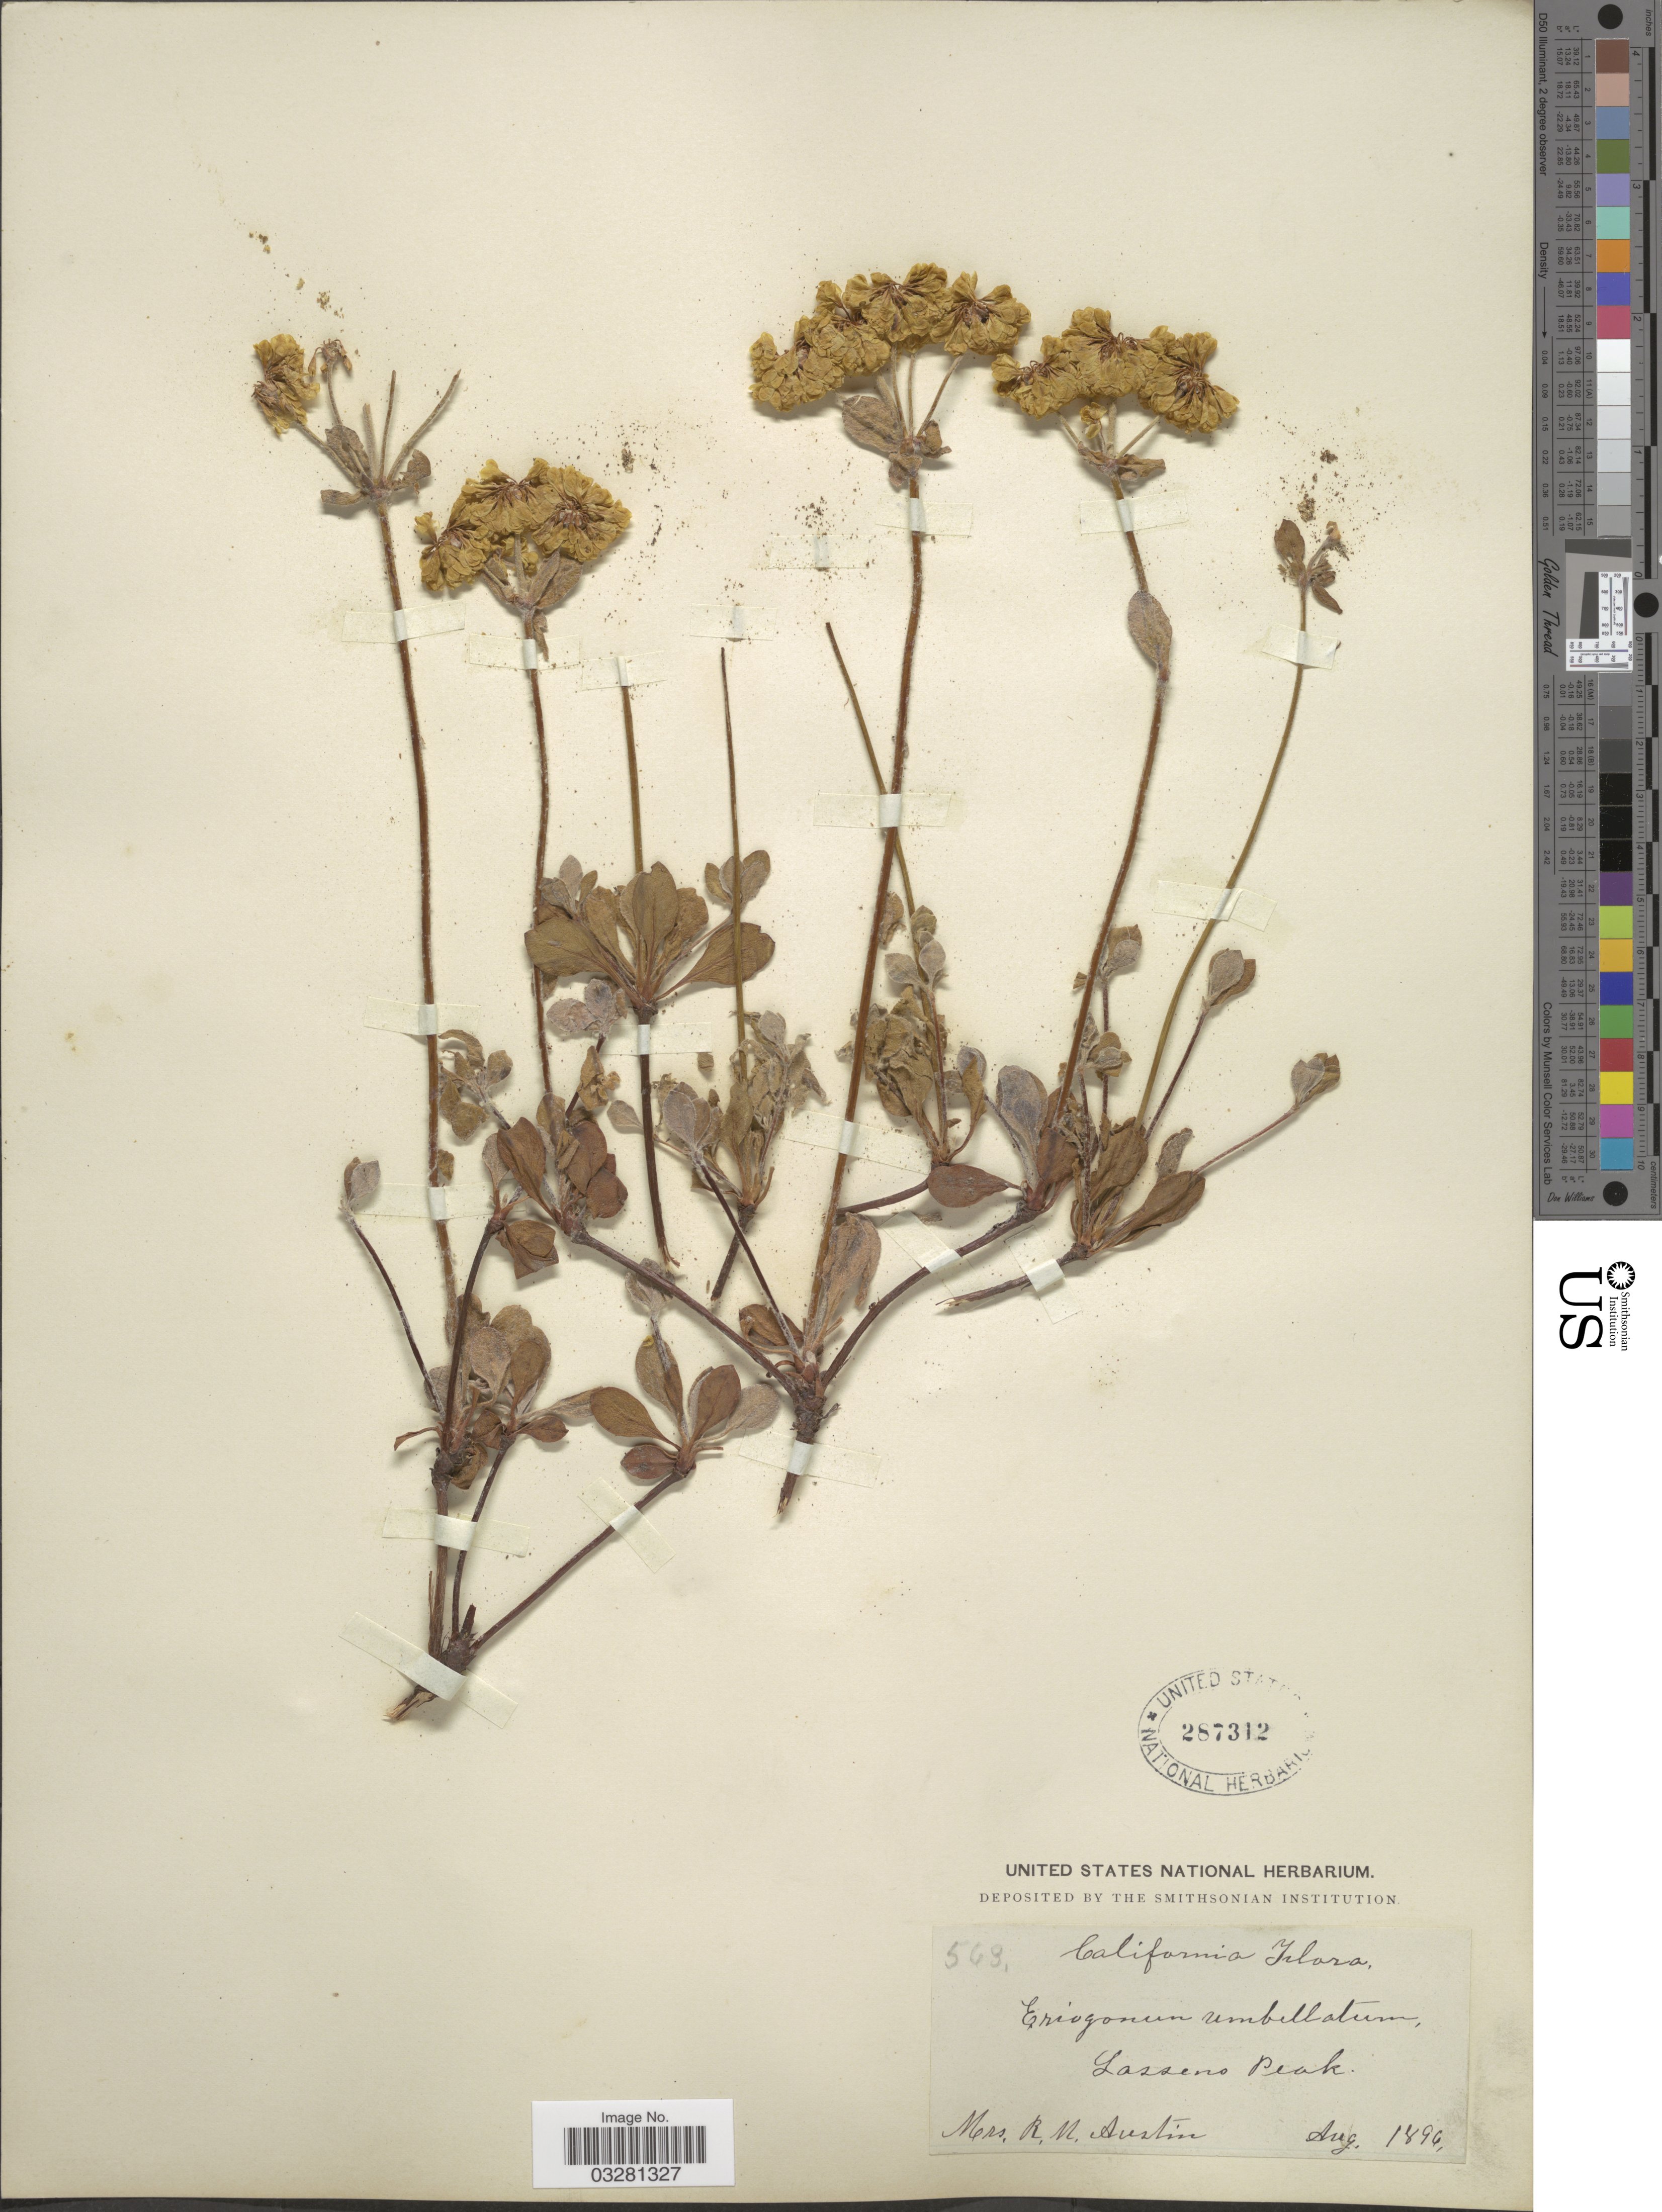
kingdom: Plantae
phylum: Tracheophyta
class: Magnoliopsida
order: Caryophyllales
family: Polygonaceae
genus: Eriogonum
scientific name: Eriogonum umbellatum var. umbellatum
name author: Torr.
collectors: R. Austin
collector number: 563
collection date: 1896-08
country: United States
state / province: California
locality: Lassens Peak.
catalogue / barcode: US 287312